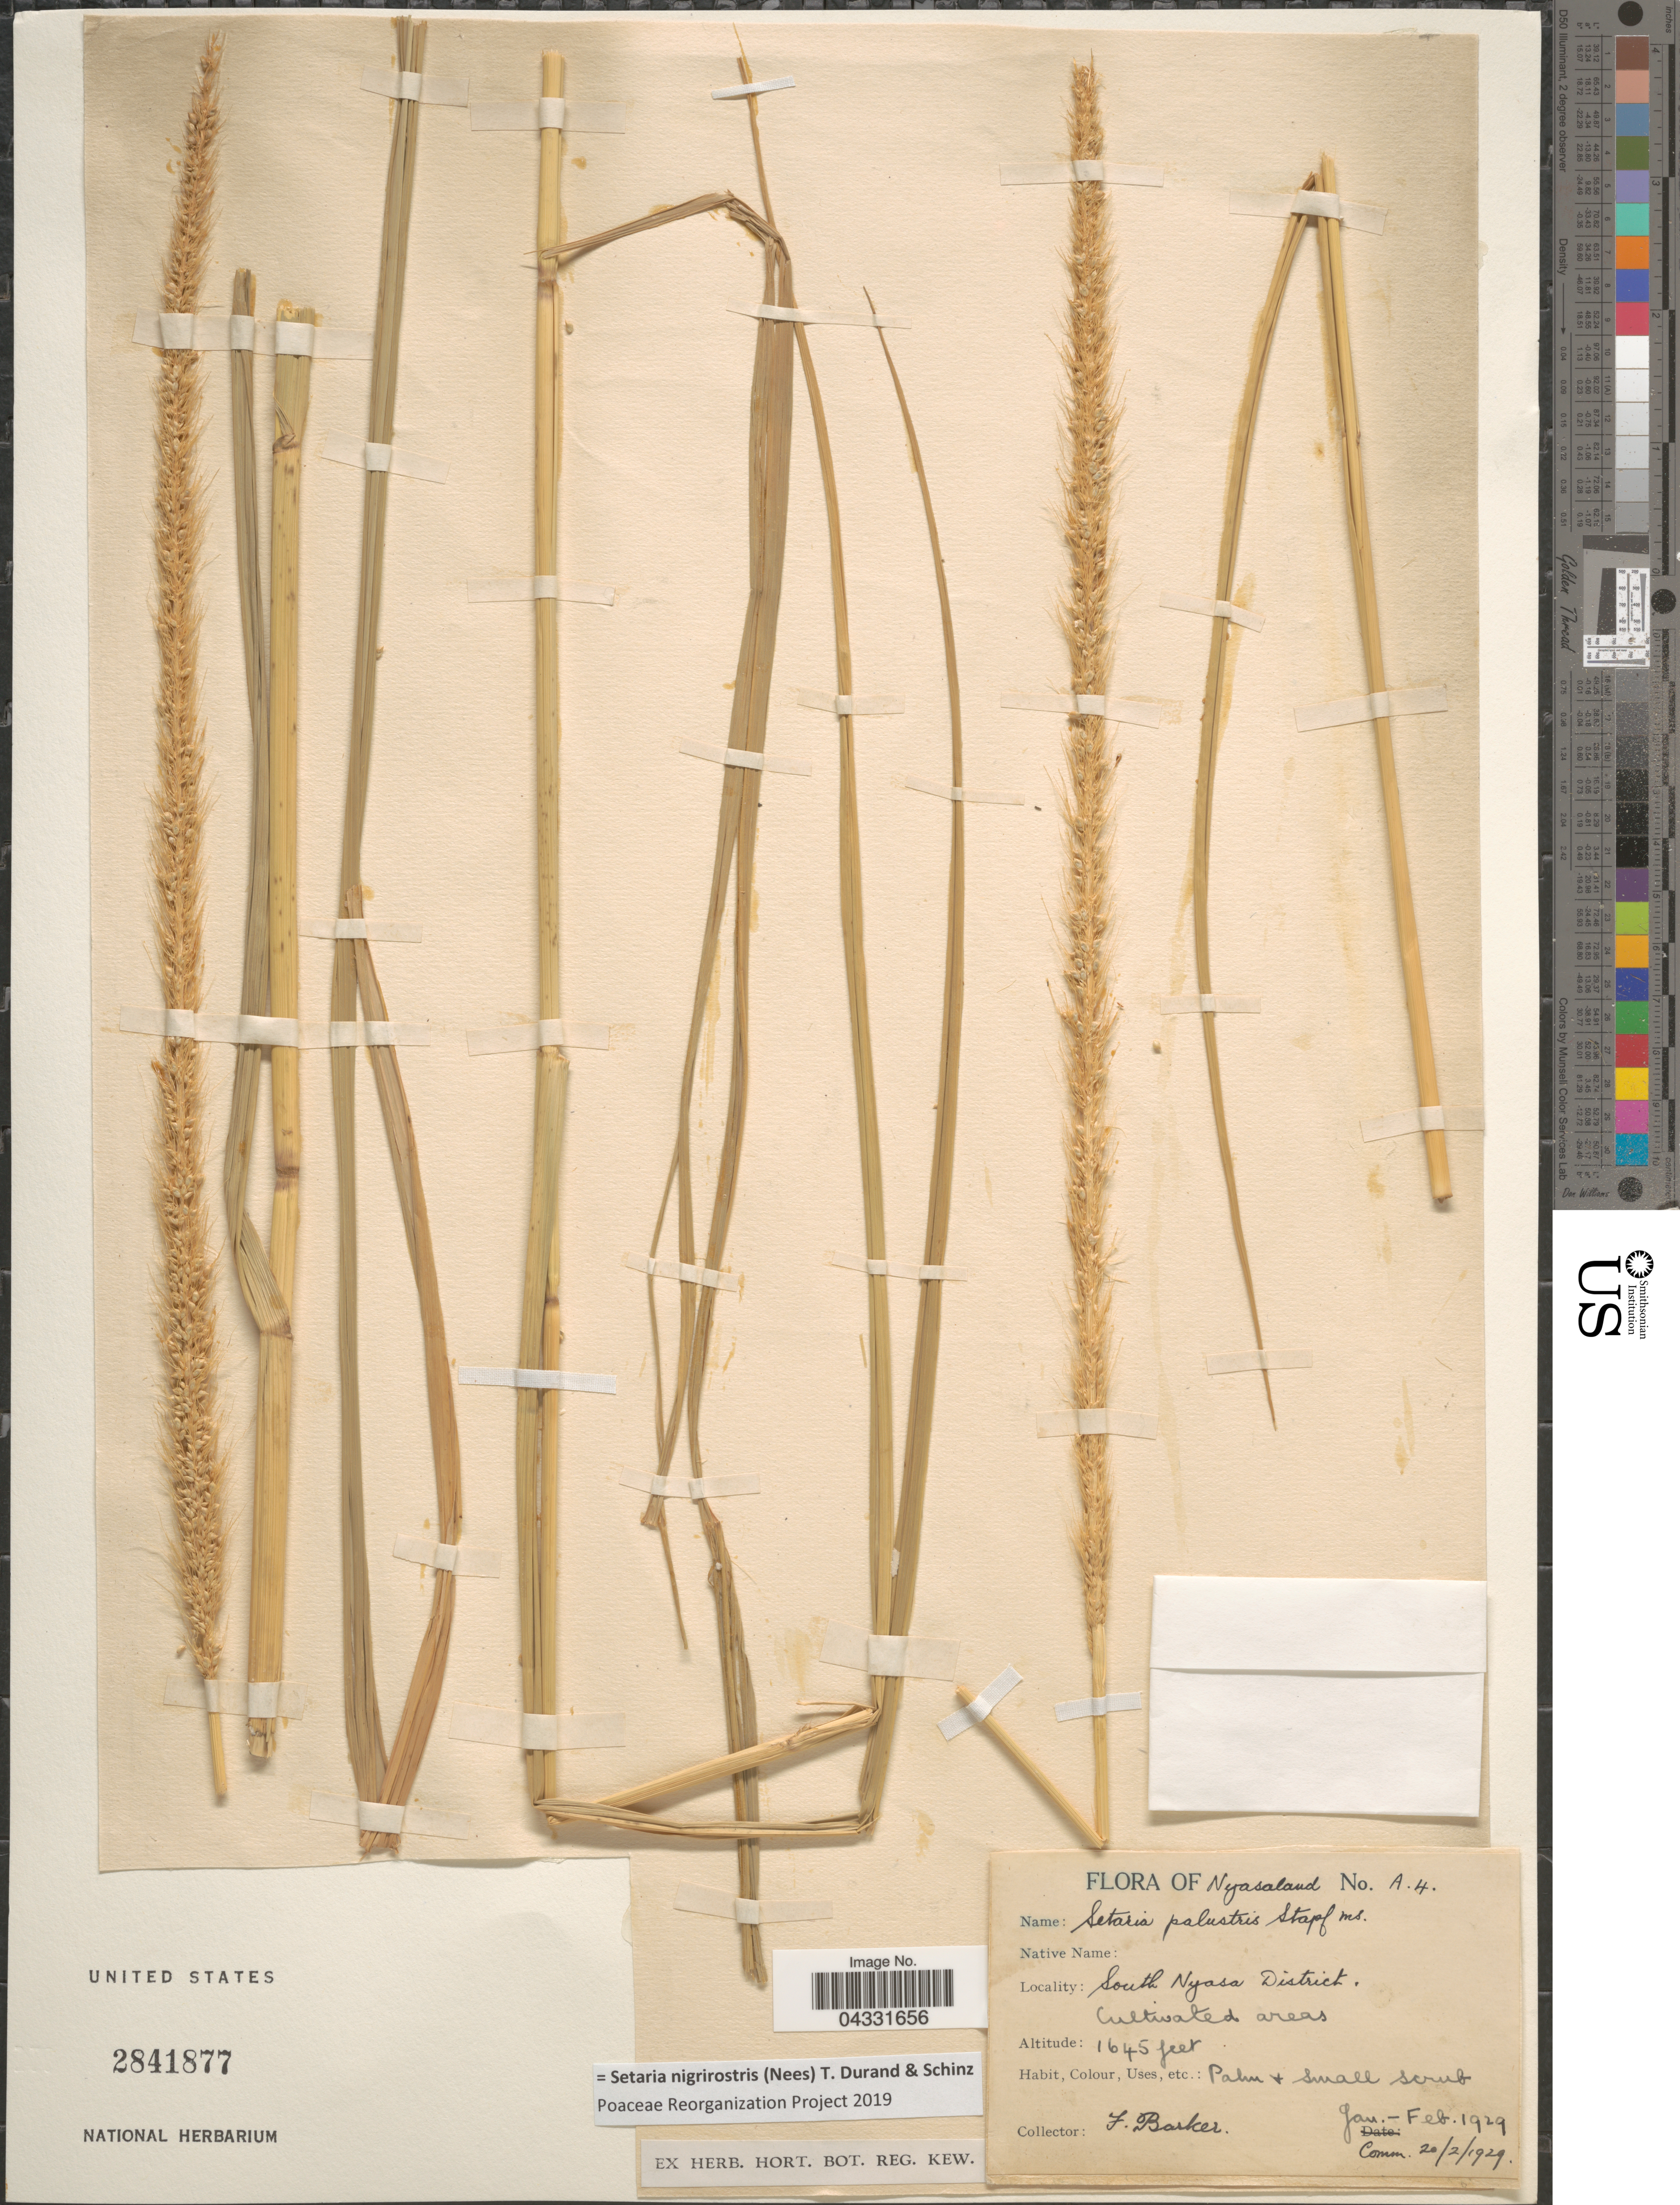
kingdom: Plantae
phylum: Tracheophyta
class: Liliopsida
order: Poales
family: Poaceae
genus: Setaria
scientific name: Setaria nigrirostris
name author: (Nees) Durand & Schinz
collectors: F. Barker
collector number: A4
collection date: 1929-01/1929-02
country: Malawi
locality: Nyasaland. South Nyasa District.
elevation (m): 501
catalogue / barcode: US 2841877